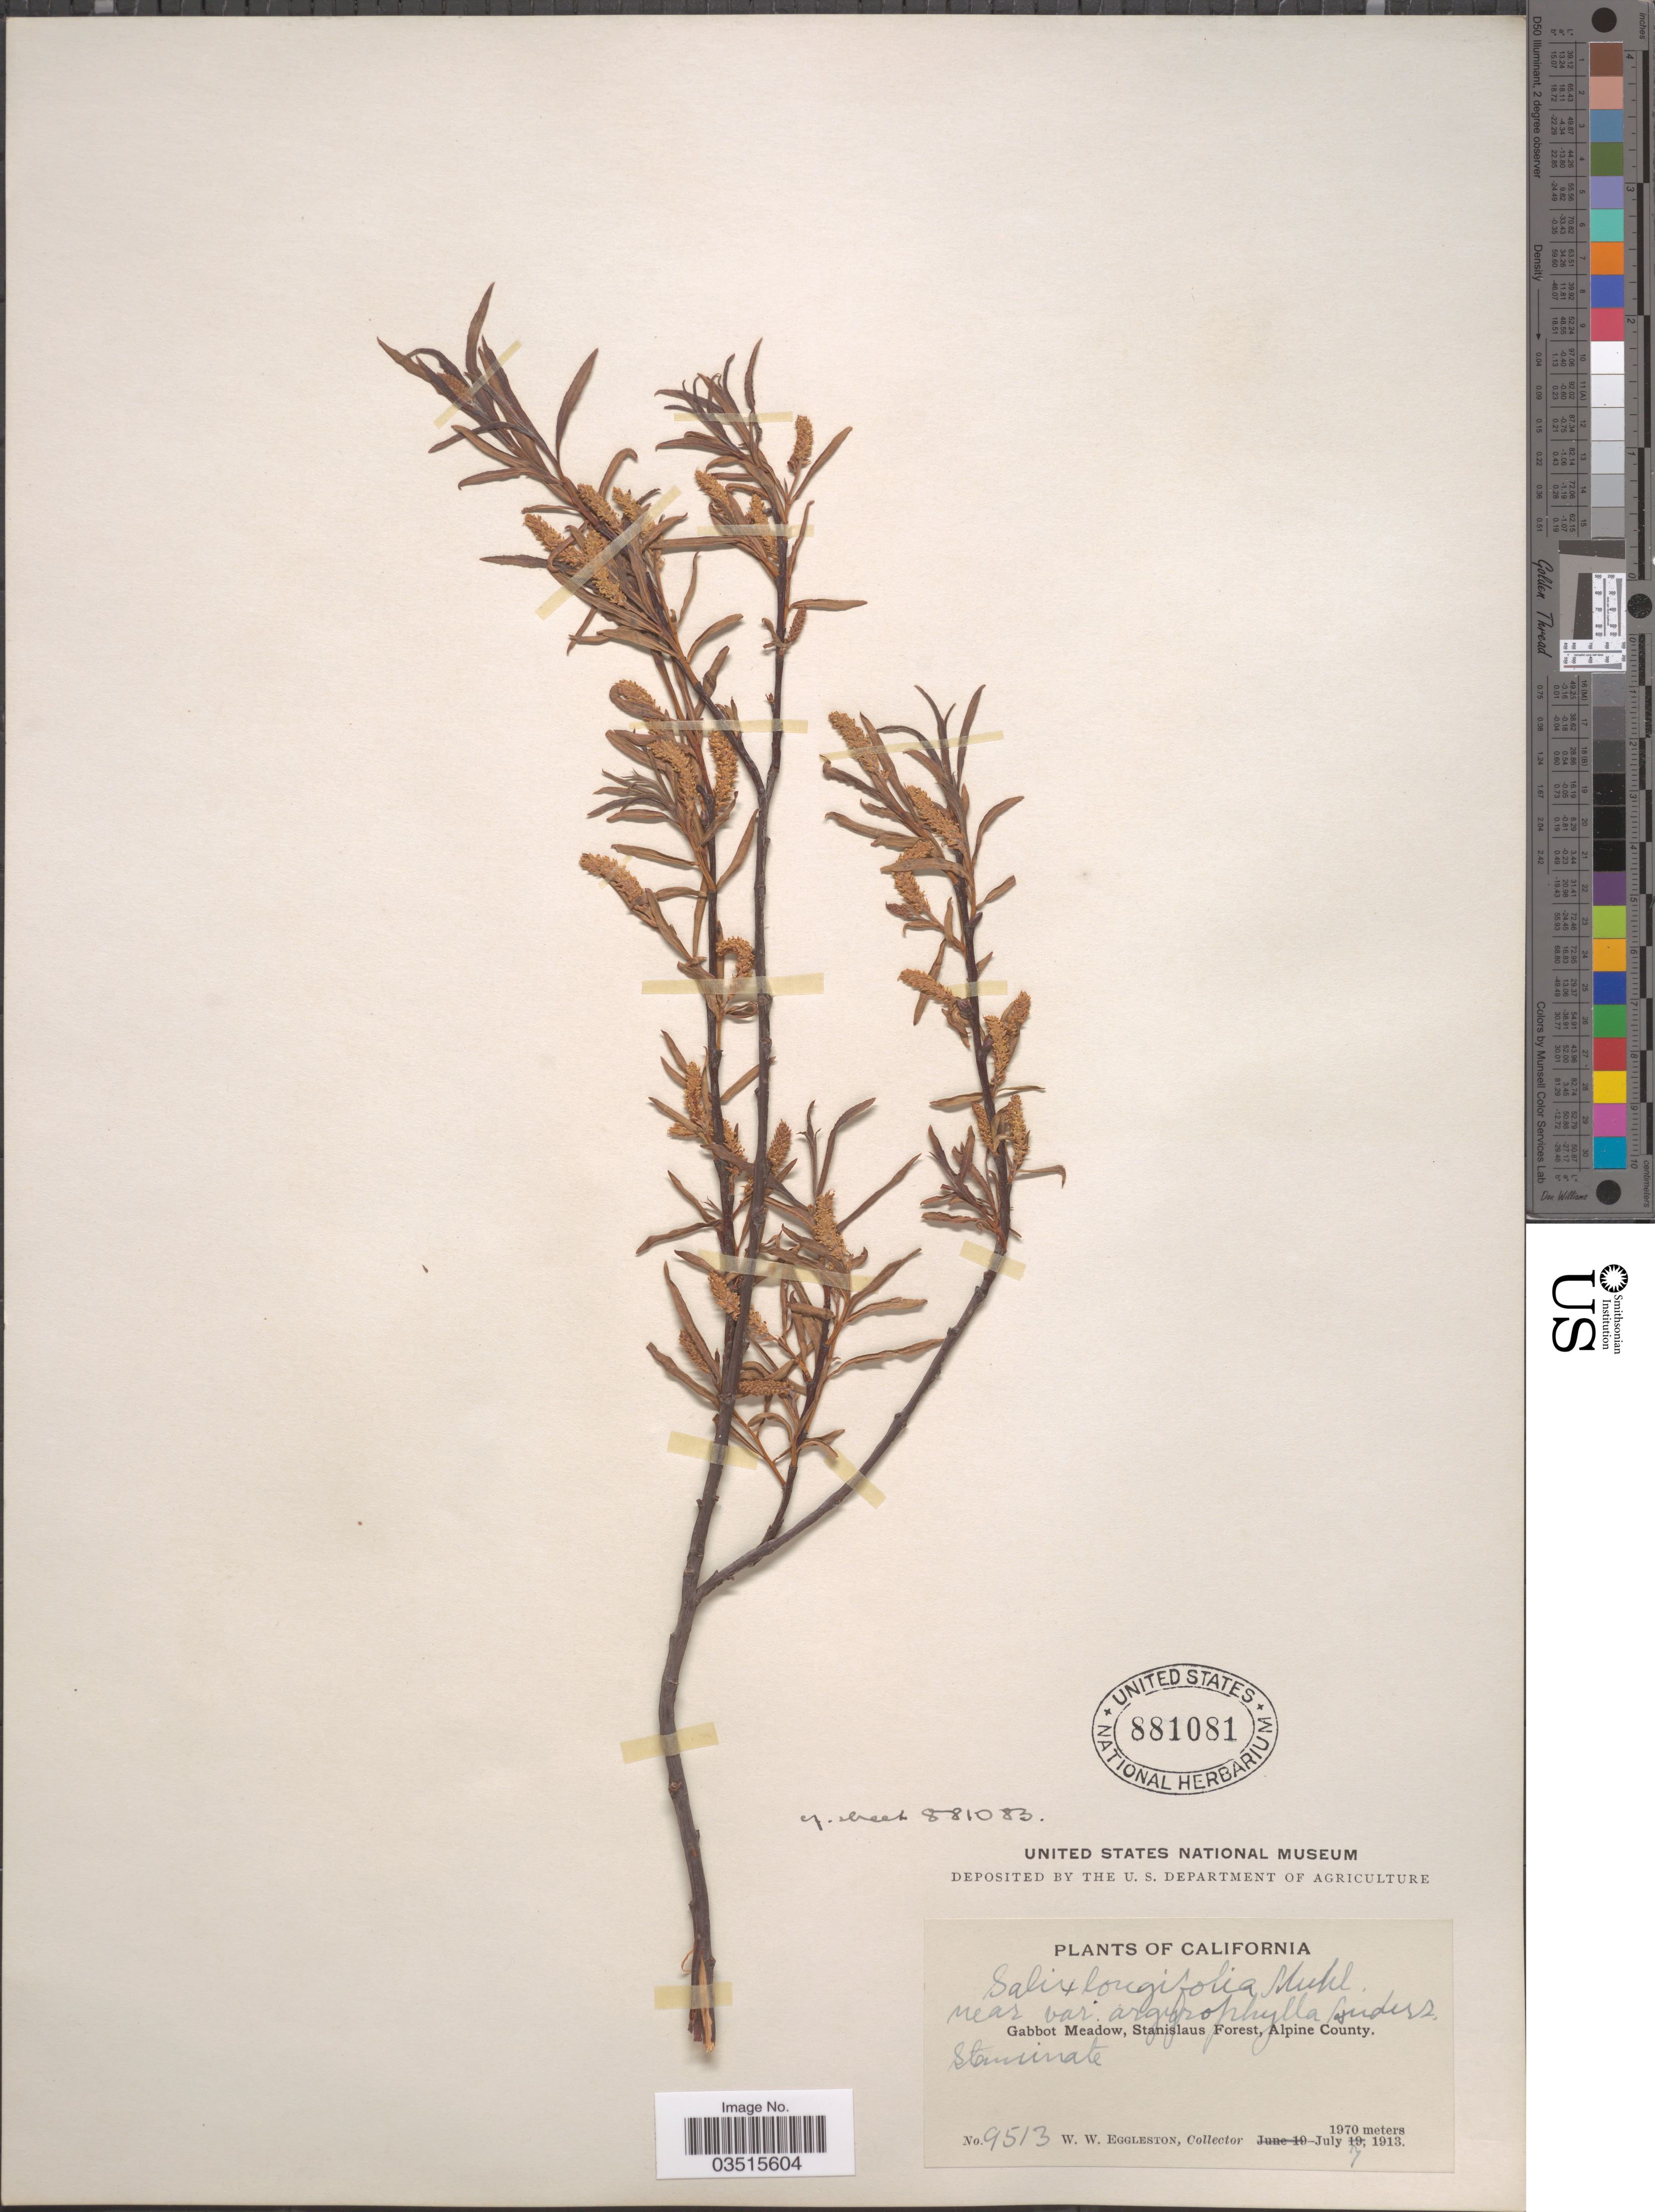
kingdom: Plantae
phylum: Tracheophyta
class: Magnoliopsida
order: Malpighiales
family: Salicaceae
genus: Salix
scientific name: Salix melanopsis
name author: Nutt.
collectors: W. W. Eggleston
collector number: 9513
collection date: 1913-07-07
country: United States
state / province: California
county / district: Alpine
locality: Gabbot Meadow, Stanislaus Forest, Alpine County.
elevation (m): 1970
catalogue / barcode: US 881081